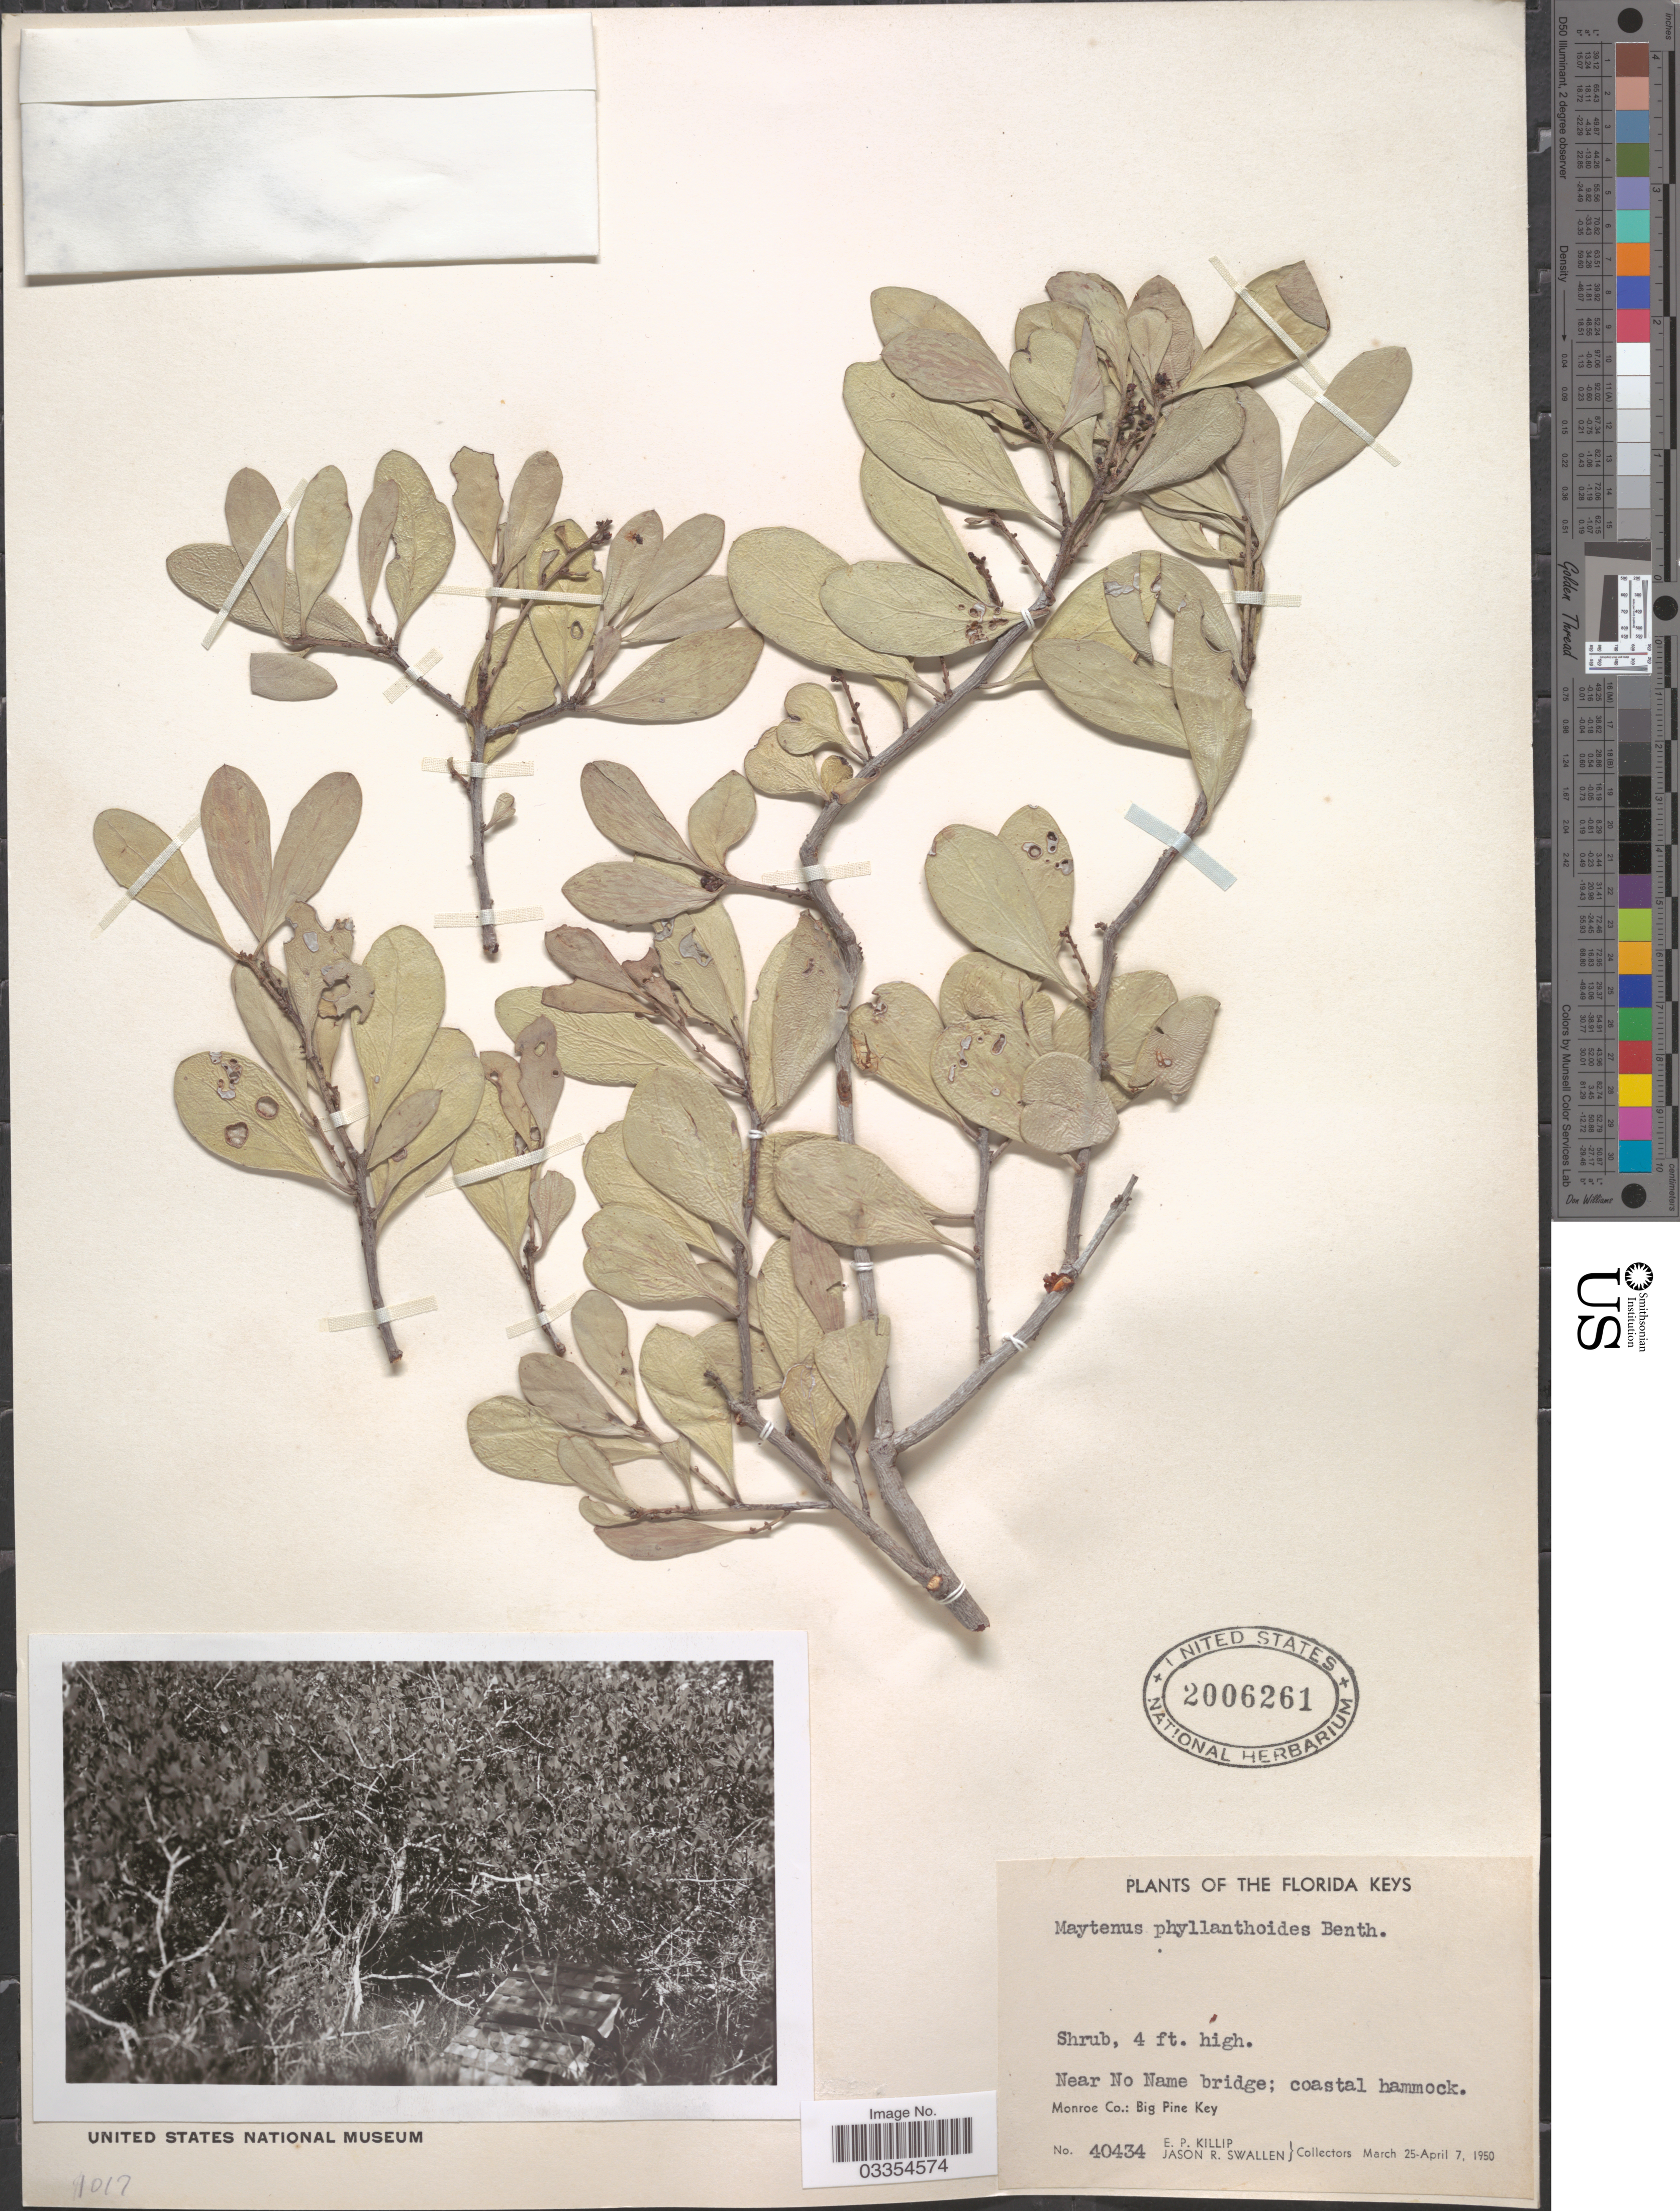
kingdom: Plantae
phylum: Tracheophyta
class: Magnoliopsida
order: Celastrales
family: Celastraceae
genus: Tricerma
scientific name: Tricerma phyllanthoides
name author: (Benth.) Lundell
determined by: Strong, Mark T., (BOT), Smithsonian Institution - National Museum of Natural History (UNITED STATES)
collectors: E. P. Killip & J. R. Swallen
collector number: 40434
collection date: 1950-03-25/1950-04-07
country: United States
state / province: Florida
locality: Florida Keys, Near No name bridge, Monroe Co.: Big Pine Key.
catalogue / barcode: US 2006261